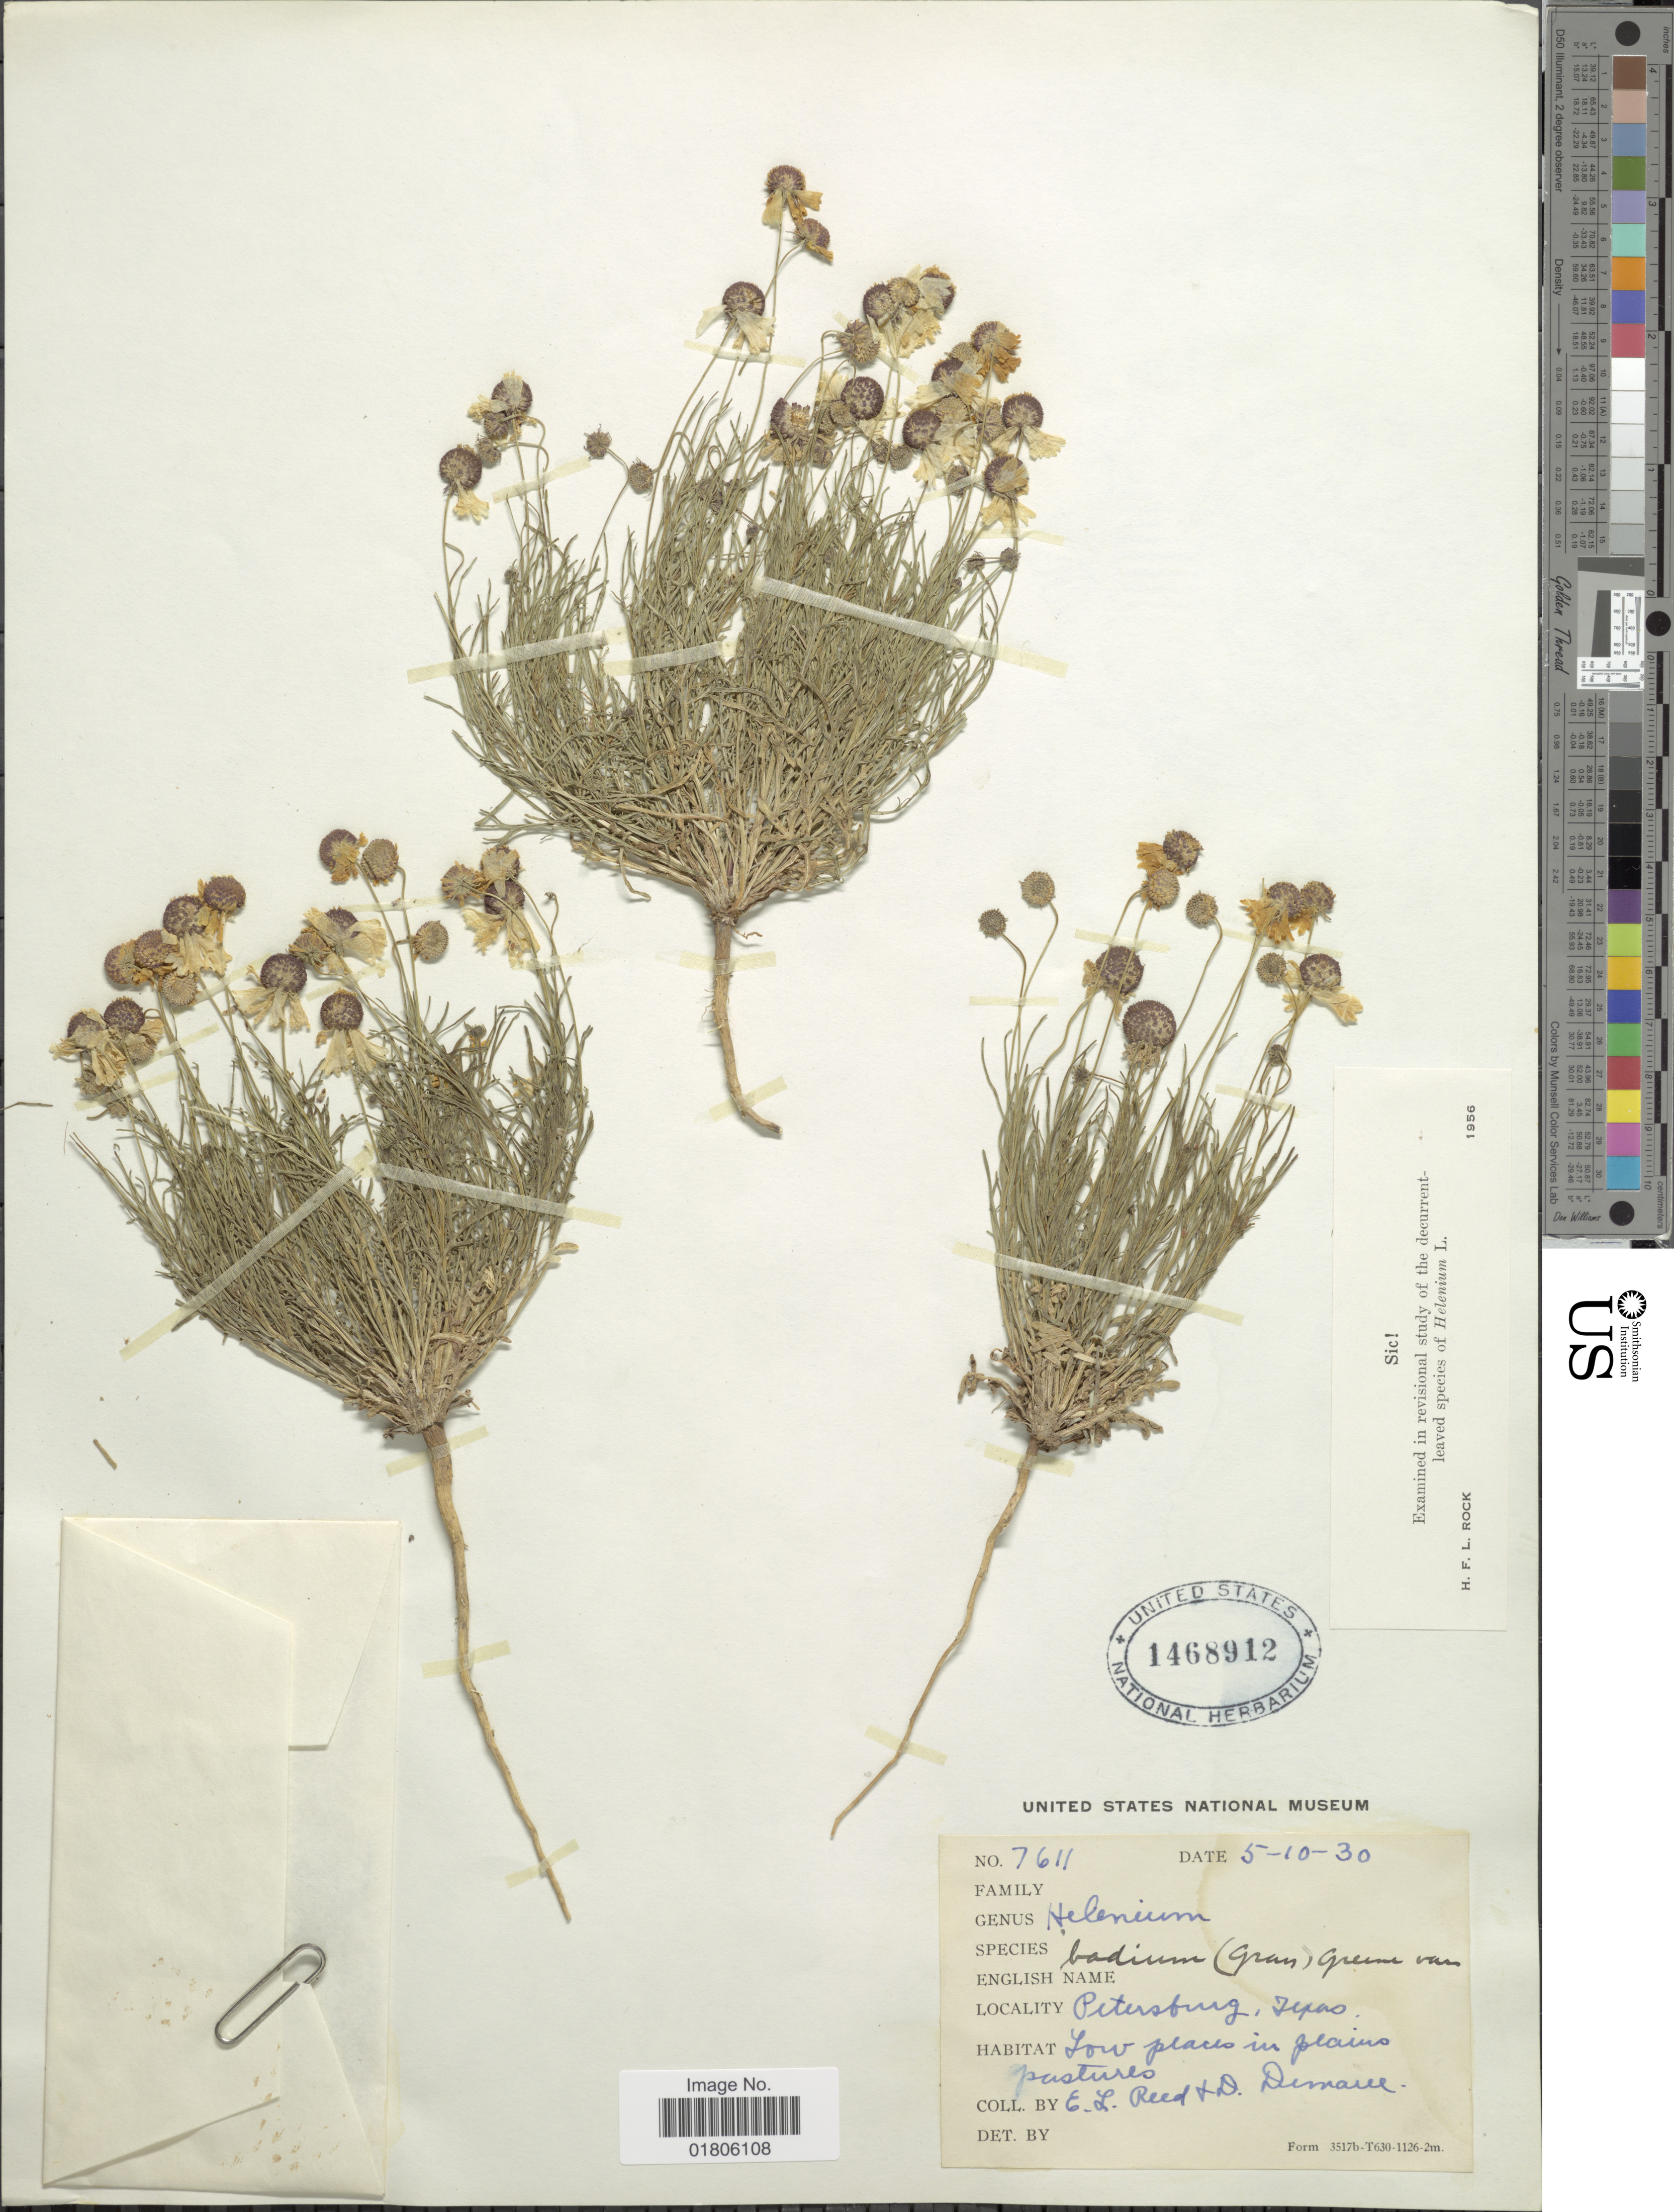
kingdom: Plantae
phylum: Tracheophyta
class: Magnoliopsida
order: Asterales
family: Asteraceae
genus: Helenium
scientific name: Helenium badium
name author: (A. Gray) Greene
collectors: E. Reed & D. Demaree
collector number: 7611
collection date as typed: Transcribed d/m/y: 10/5/30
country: United States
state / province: Texas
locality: Petersburg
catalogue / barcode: US 1468912